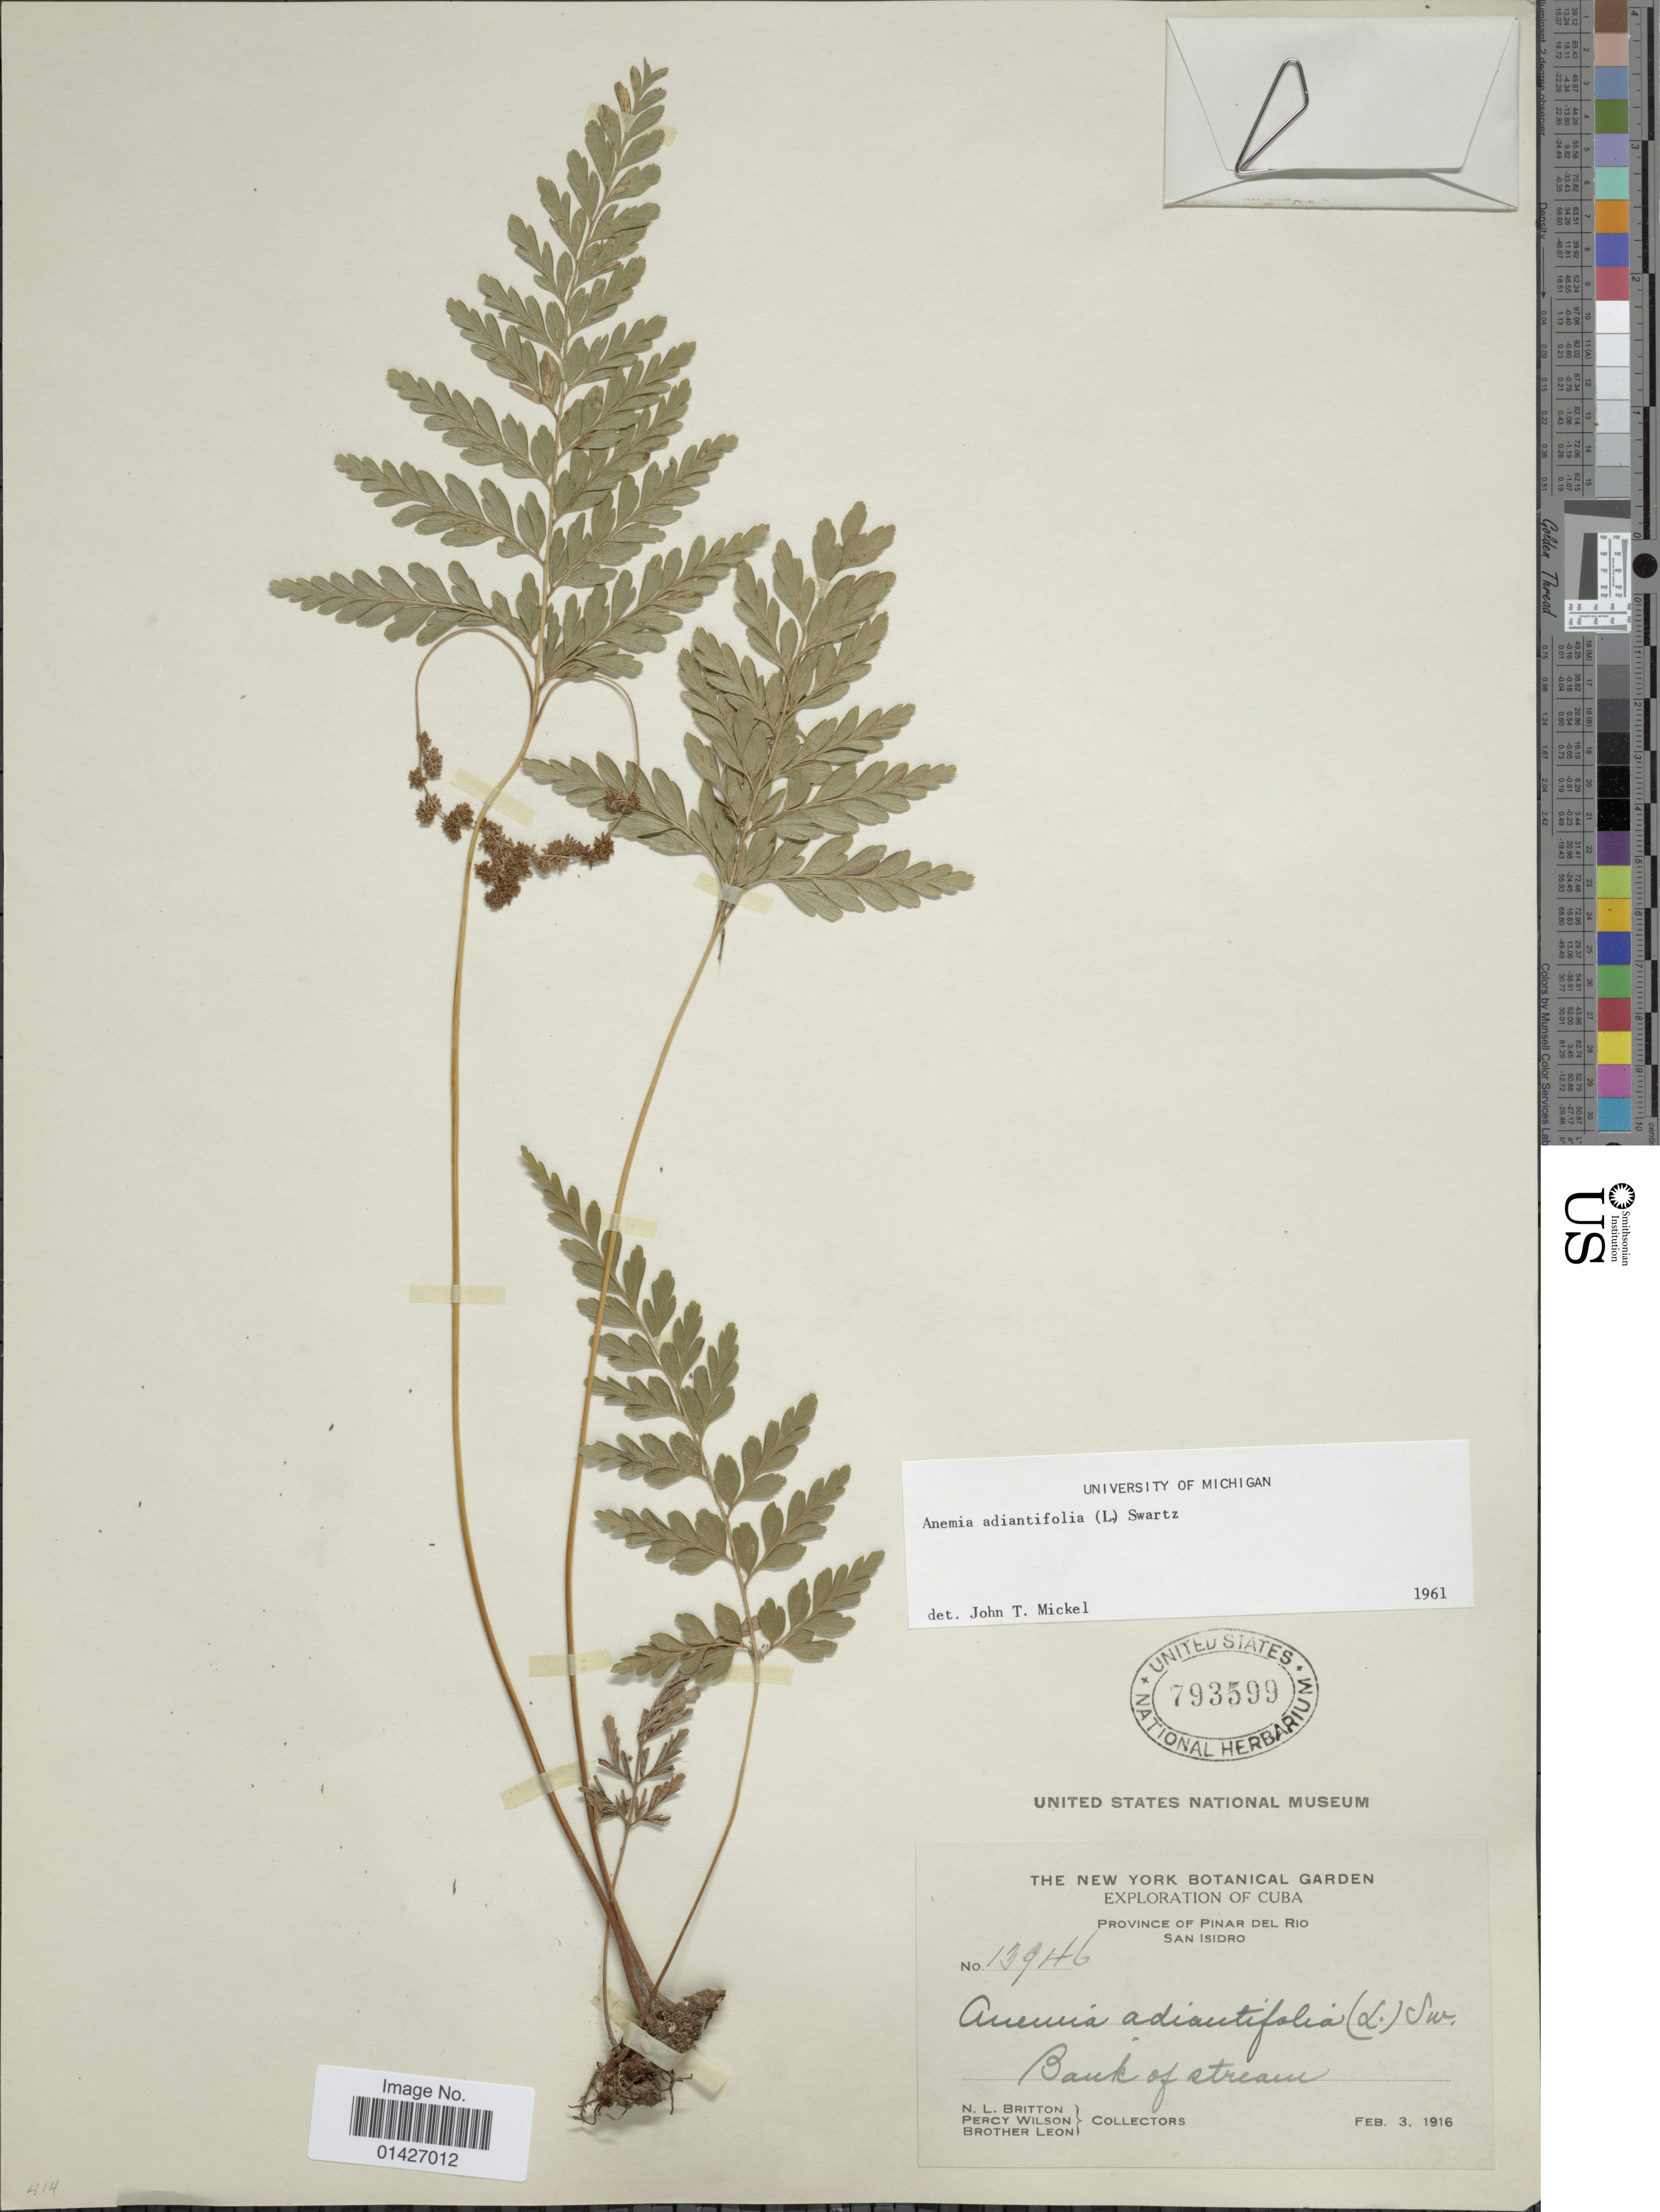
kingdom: Plantae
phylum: Tracheophyta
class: Polypodiopsida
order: Schizaeales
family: Anemiaceae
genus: Anemia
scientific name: Anemia adiantifolia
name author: (L.) Sw.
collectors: N. Britton, P. Wilson & F. Leon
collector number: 19346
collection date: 1916-02-03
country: Cuba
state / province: Pinar del Río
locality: Province of Pinar del Rio. San Isidro. Bank of stream.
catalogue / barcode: US 793599